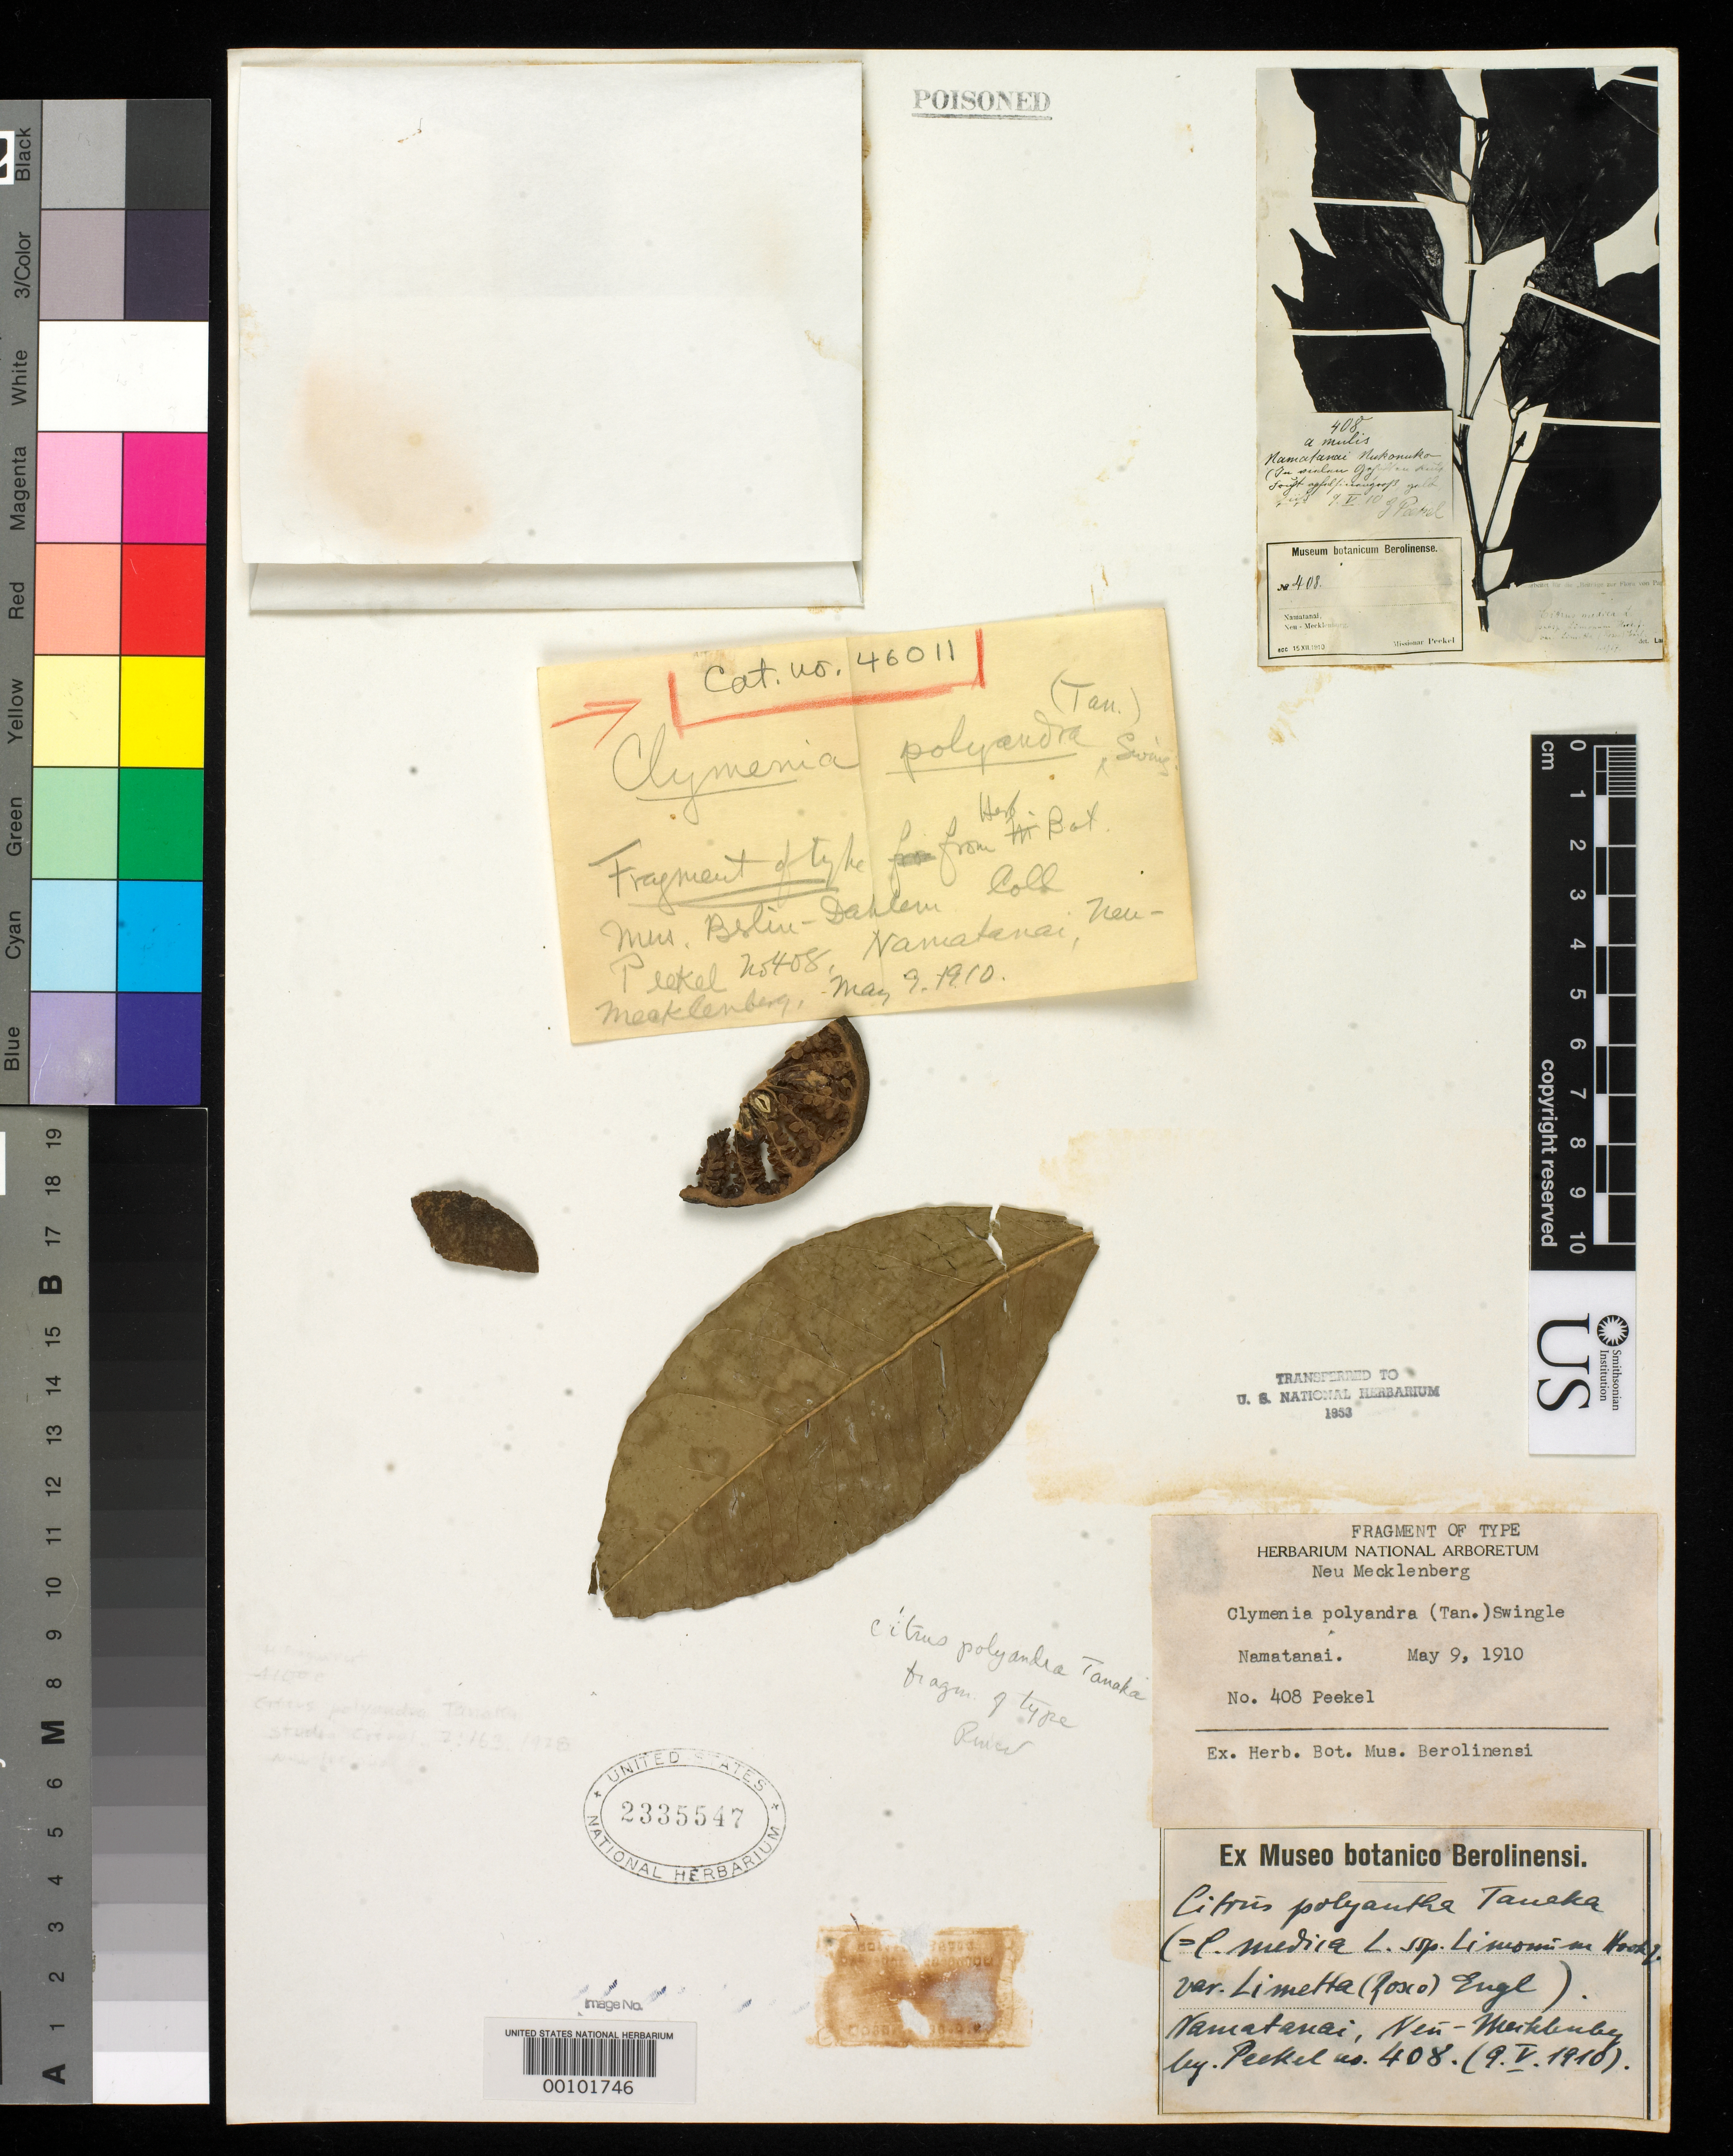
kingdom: Plantae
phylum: Tracheophyta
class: Magnoliopsida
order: Sapindales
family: Rutaceae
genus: Citrus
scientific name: Citrus polyantha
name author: Tanaka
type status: Type Collection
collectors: -. Peekel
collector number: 408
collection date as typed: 09 May 1910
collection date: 1910-05-09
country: Papua New Guinea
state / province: New Ireland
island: New Ireland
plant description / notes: Specimen ex herb. National Arboretum, transferred to U.S. National Herbarium 1953. "Fragment of type from Herb. Bot. Mus. Berlin-Dahlem"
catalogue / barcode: US 2335547